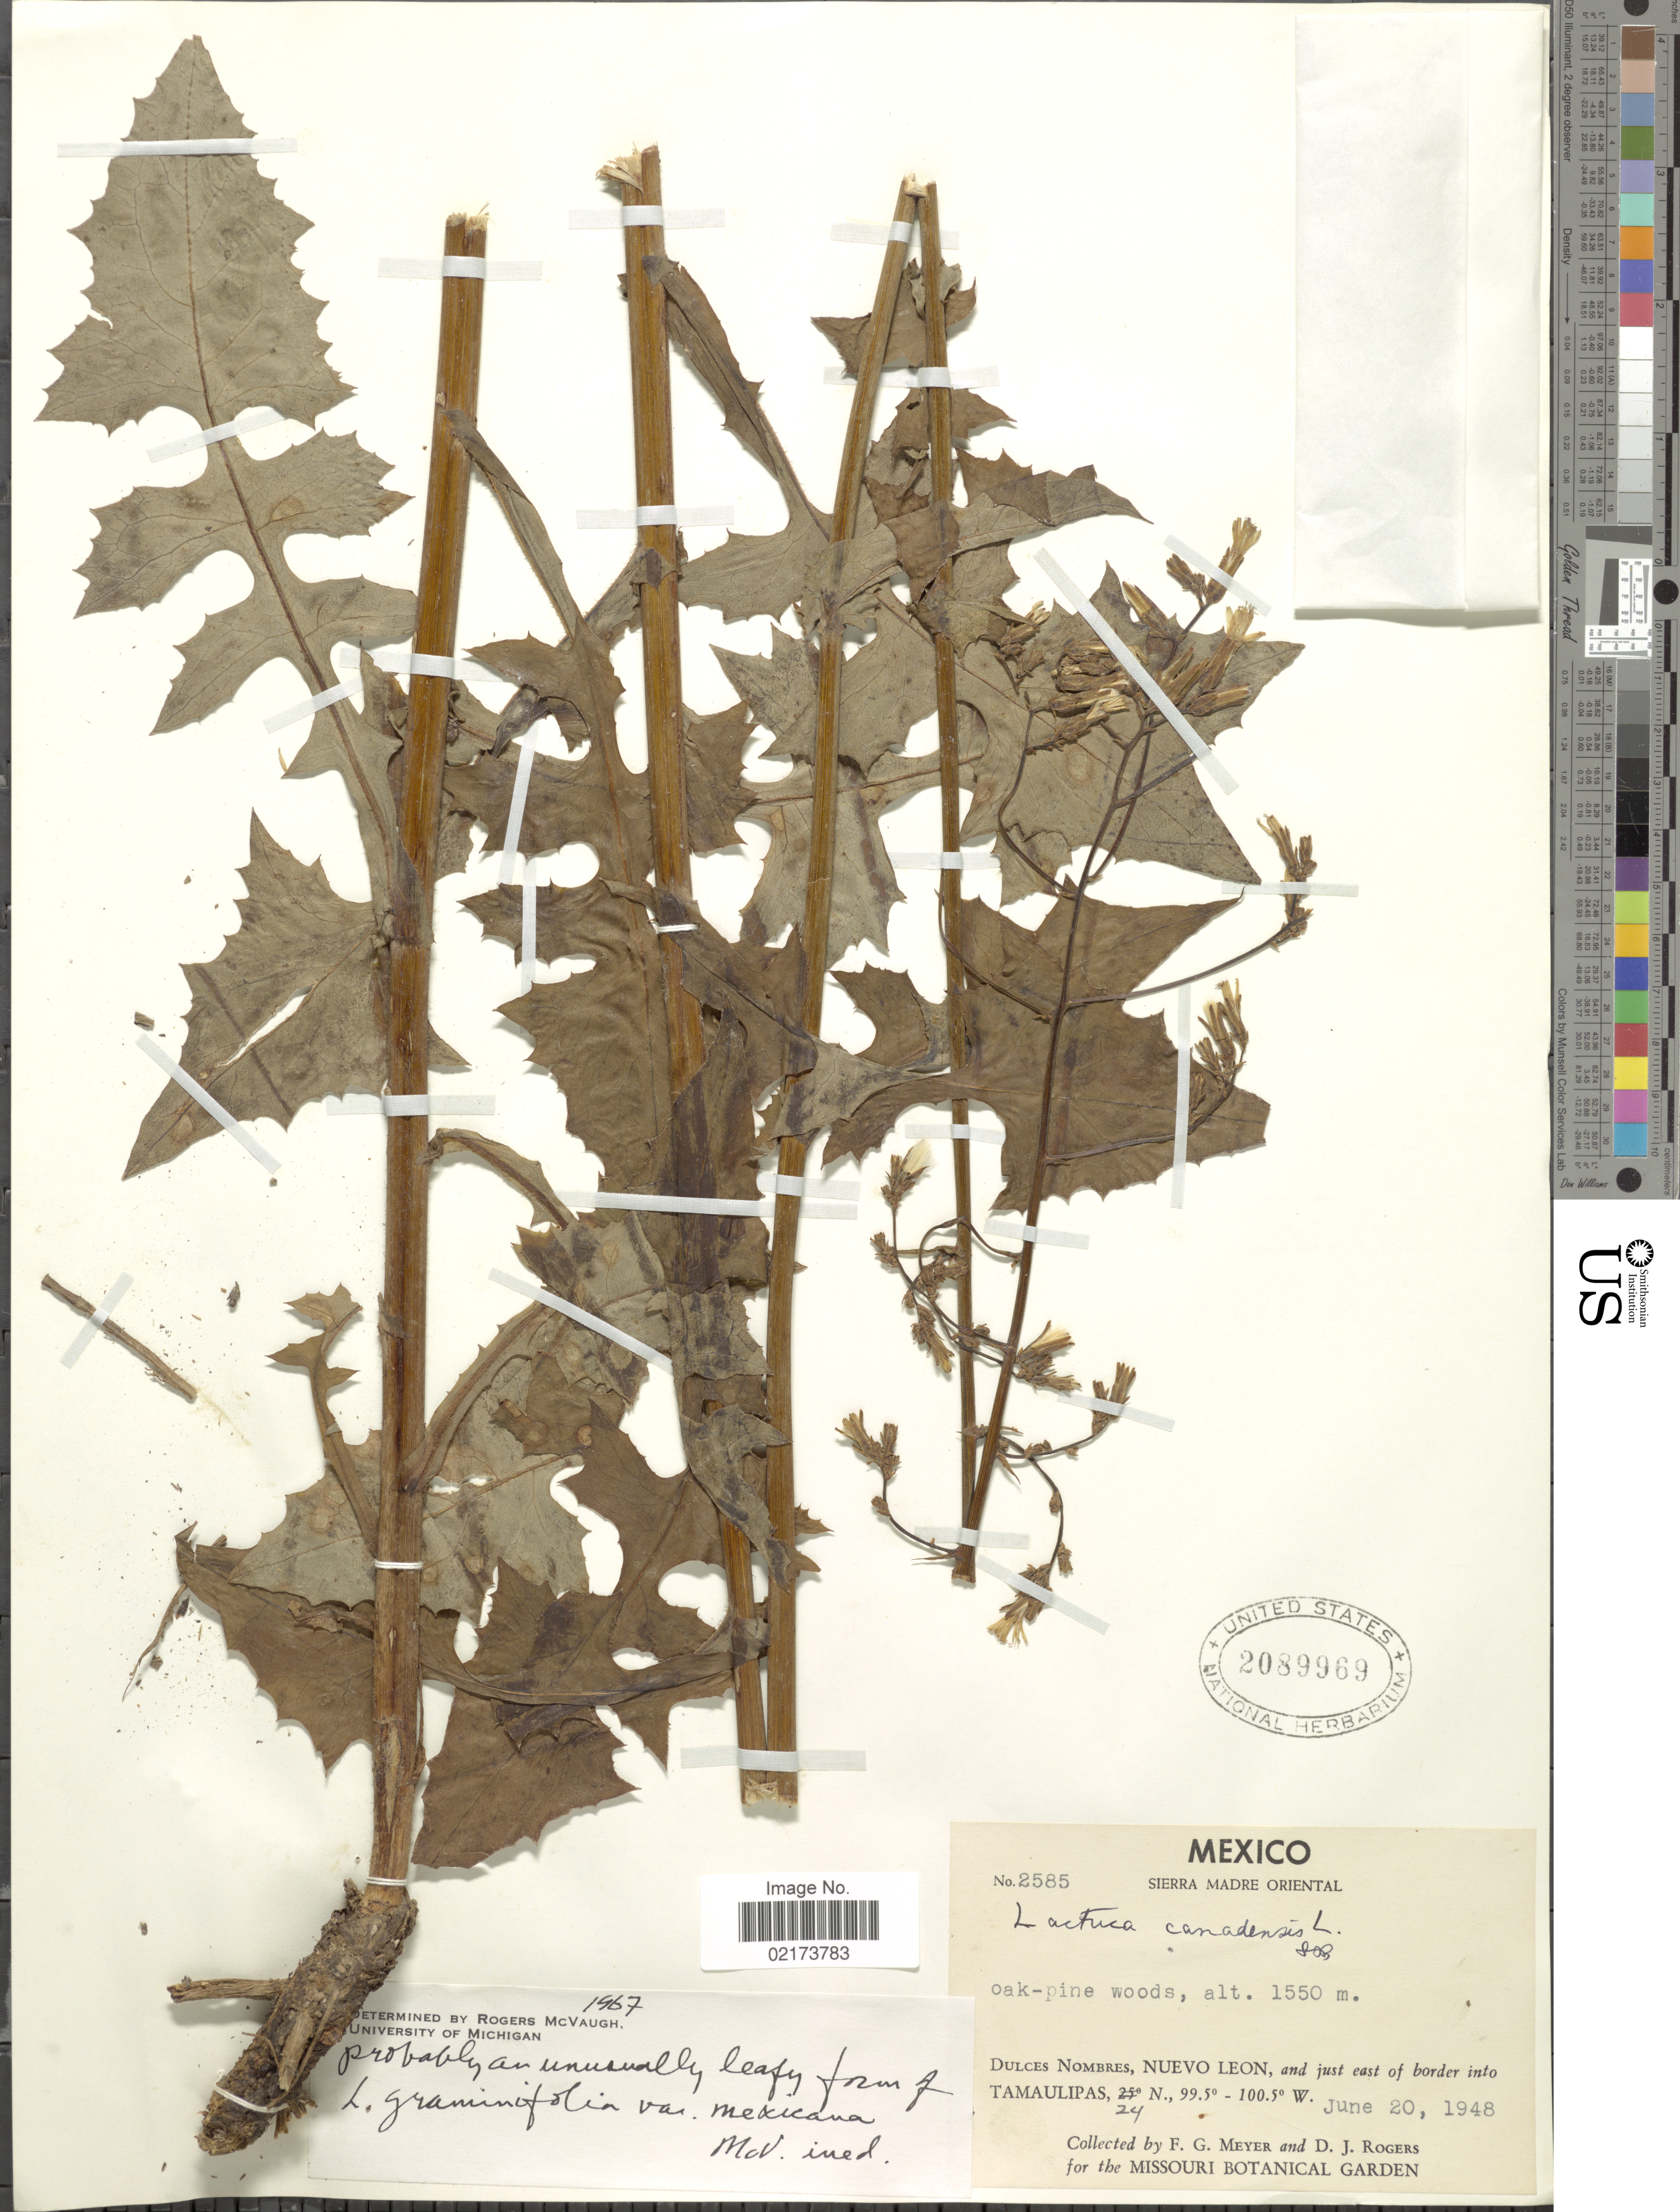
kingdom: Plantae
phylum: Tracheophyta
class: Magnoliopsida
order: Asterales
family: Asteraceae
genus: Lactuca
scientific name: Lactuca graminifolia var. mexicana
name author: McVaugh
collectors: F. G. Meyer & D. J. Rogers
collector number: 2585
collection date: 1948-06-20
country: Mexico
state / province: Nuevo León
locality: Sierra Madre Oriental, Dulces Nombres, and just east of border into Tamaulipas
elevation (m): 1550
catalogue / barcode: US 2089969